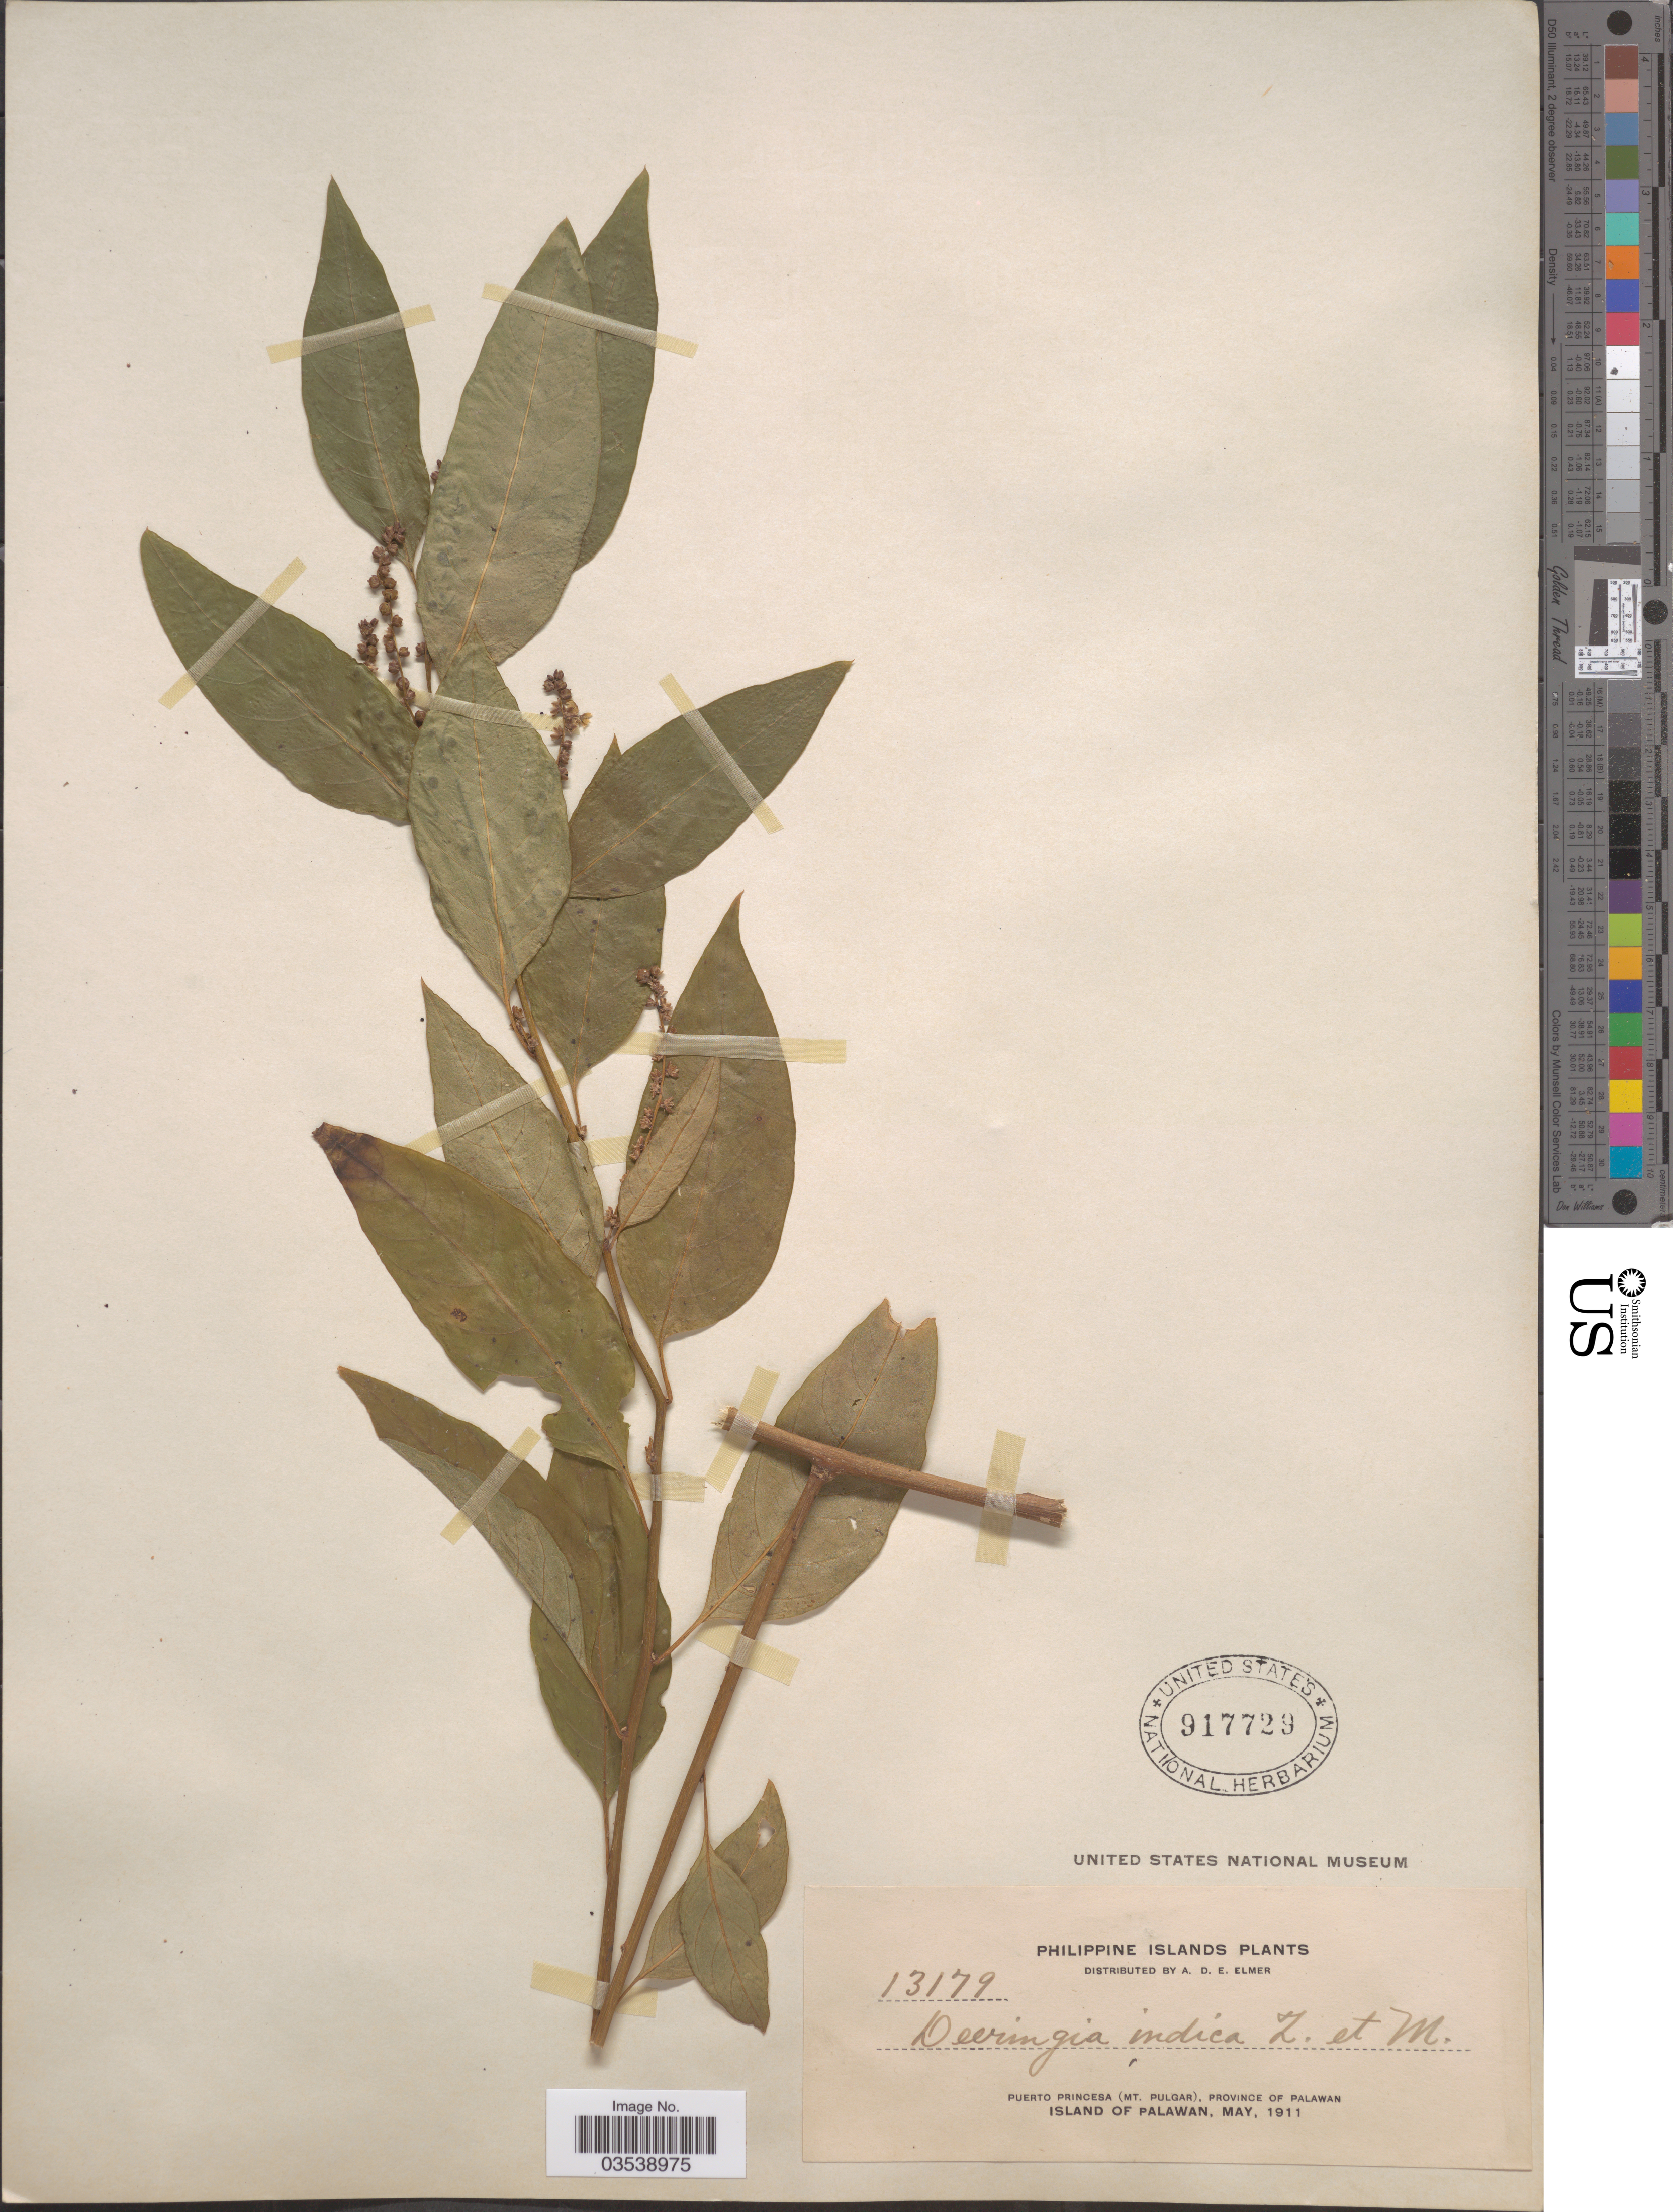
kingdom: Plantae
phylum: Tracheophyta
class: Magnoliopsida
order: Caryophyllales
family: Amaranthaceae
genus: Deeringia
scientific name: Deeringia polysperma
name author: (Roxb.) Moq.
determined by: Strong, Mark T., (BOT), Smithsonian Institution - National Museum of Natural History (UNITED STATES)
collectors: A. D. E. Elmer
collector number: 13179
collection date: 1911-05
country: Philippines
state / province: Mimaropa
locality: Puerto Princesa (Mt. Pulgar), Province of Palawan. Island of Palawan.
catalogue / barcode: US 917729